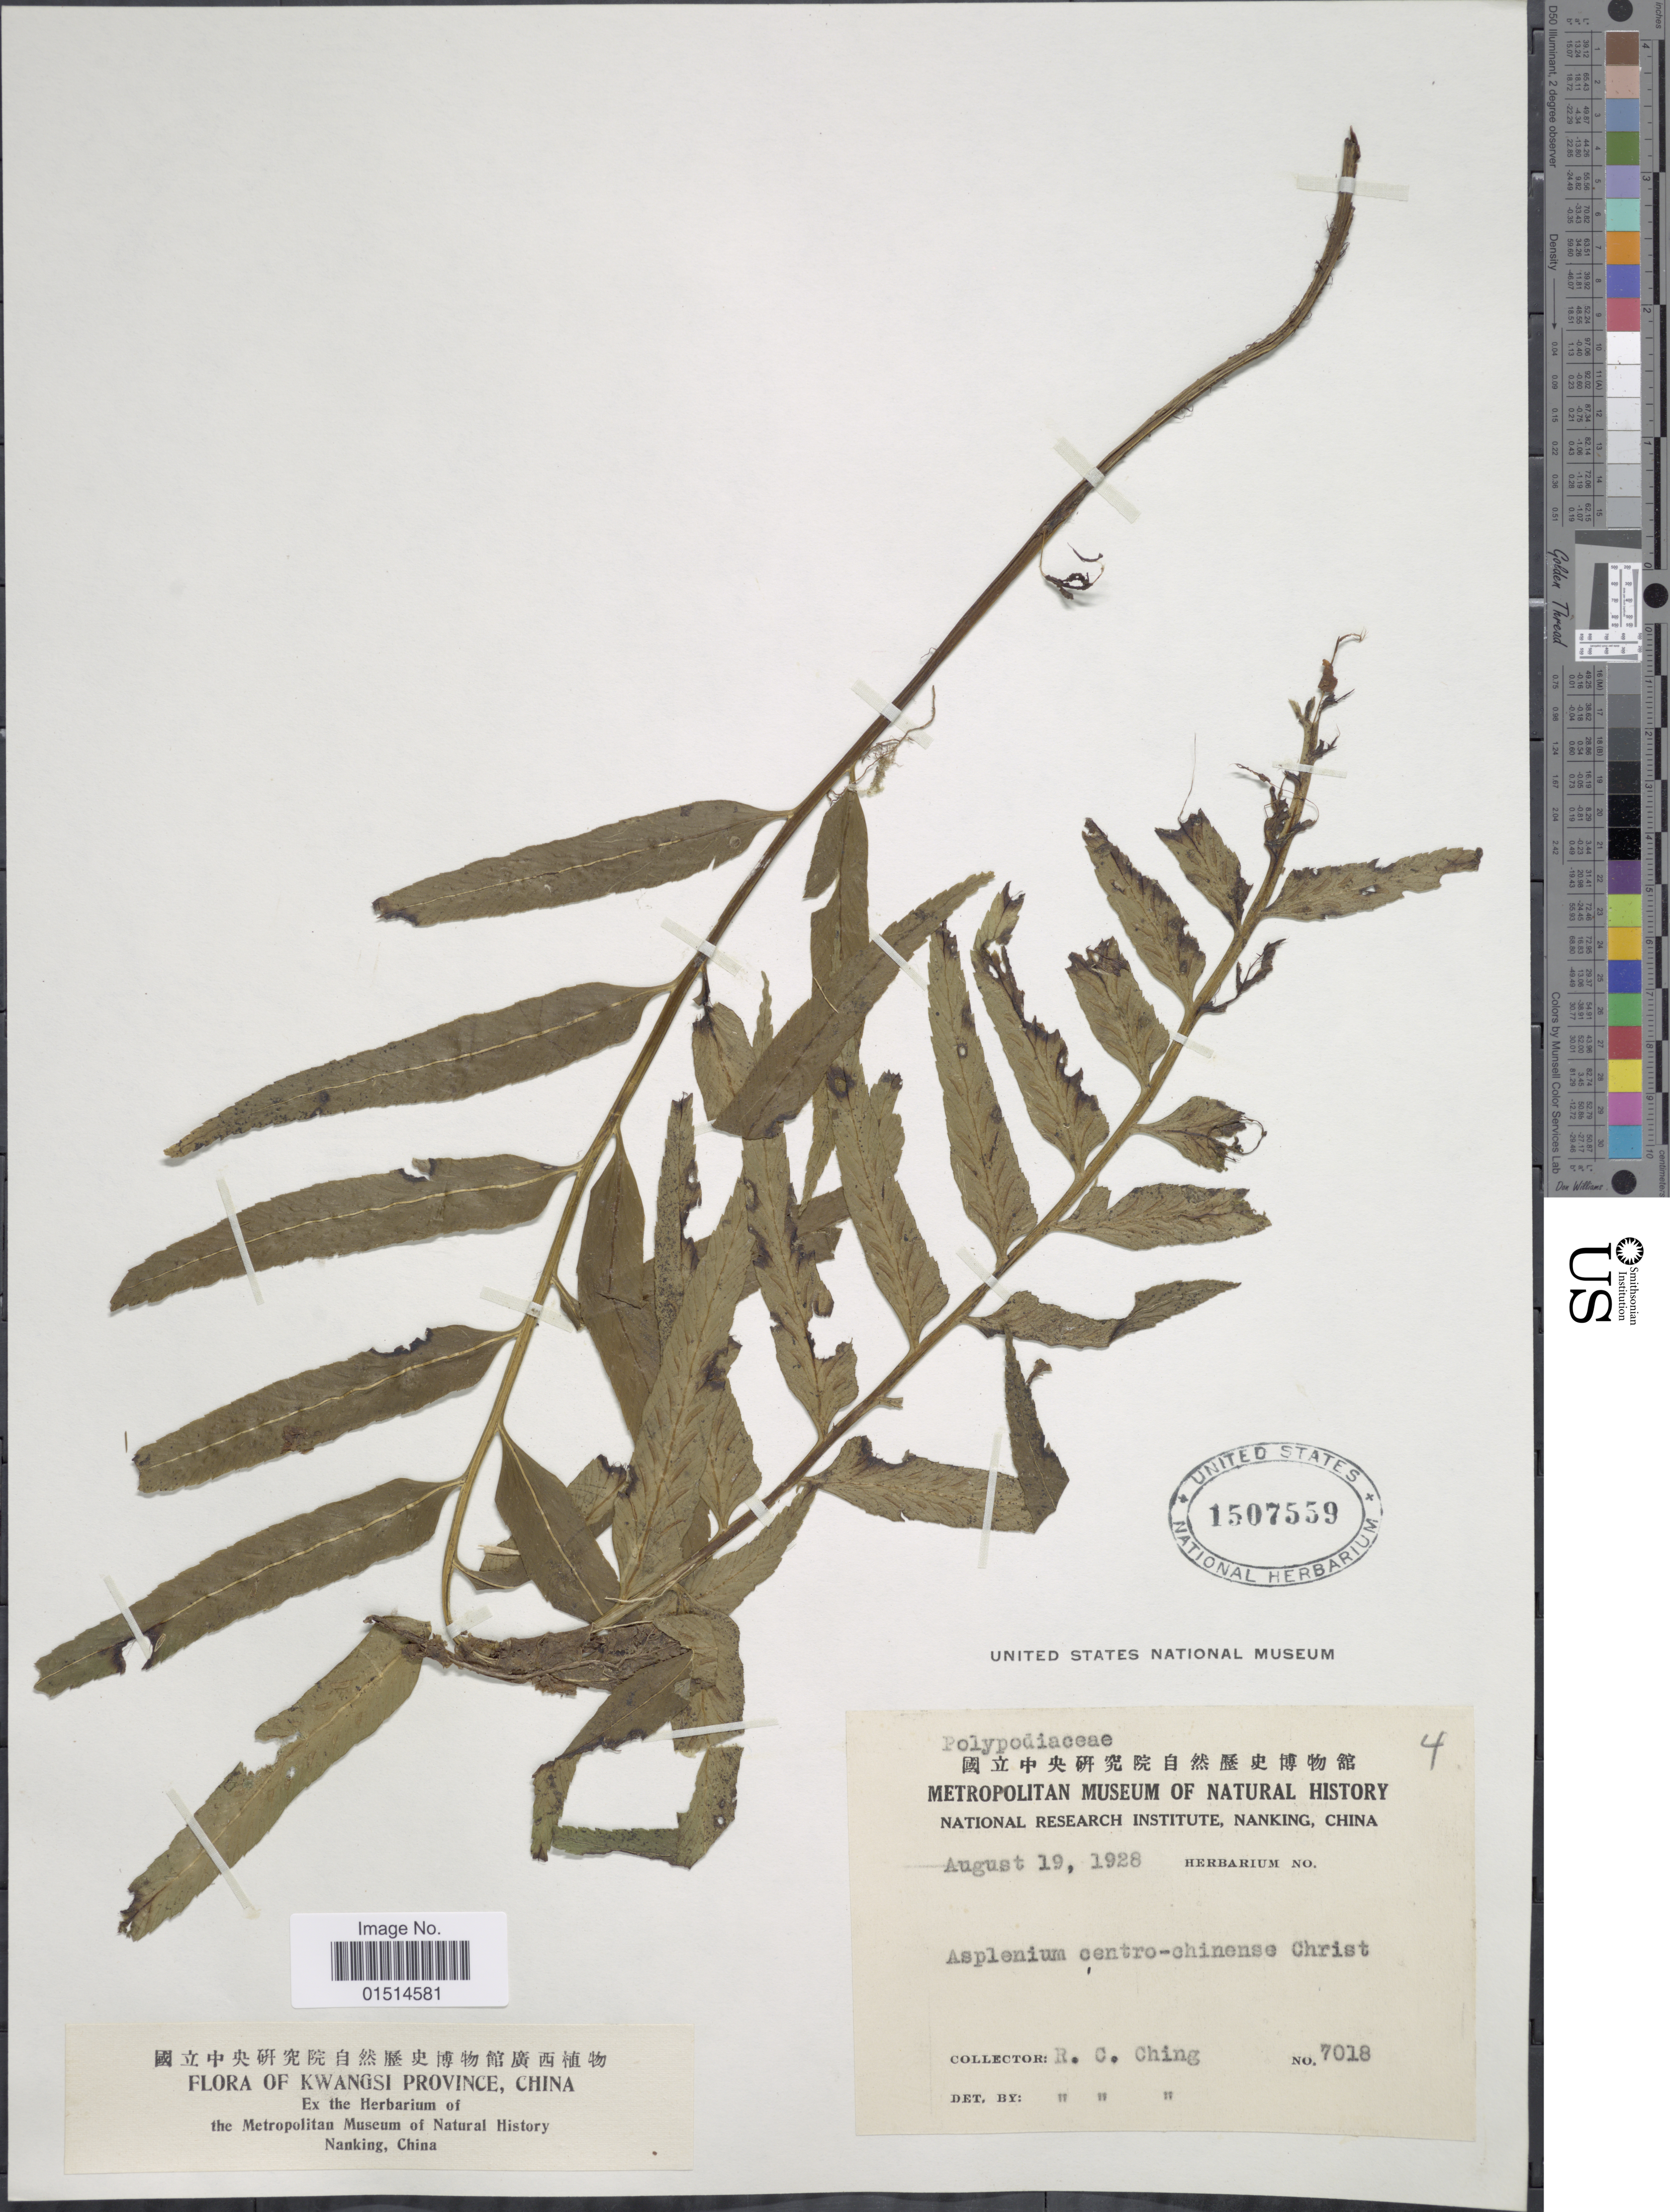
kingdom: Plantae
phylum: Tracheophyta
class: Polypodiopsida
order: Polypodiales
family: Aspleniaceae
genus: Asplenium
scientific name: Asplenium centrochinensis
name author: Christ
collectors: R. C. Ching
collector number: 7018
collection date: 1928-08-19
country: China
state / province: Guangxi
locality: Kwangsi Province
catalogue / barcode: US 1507559